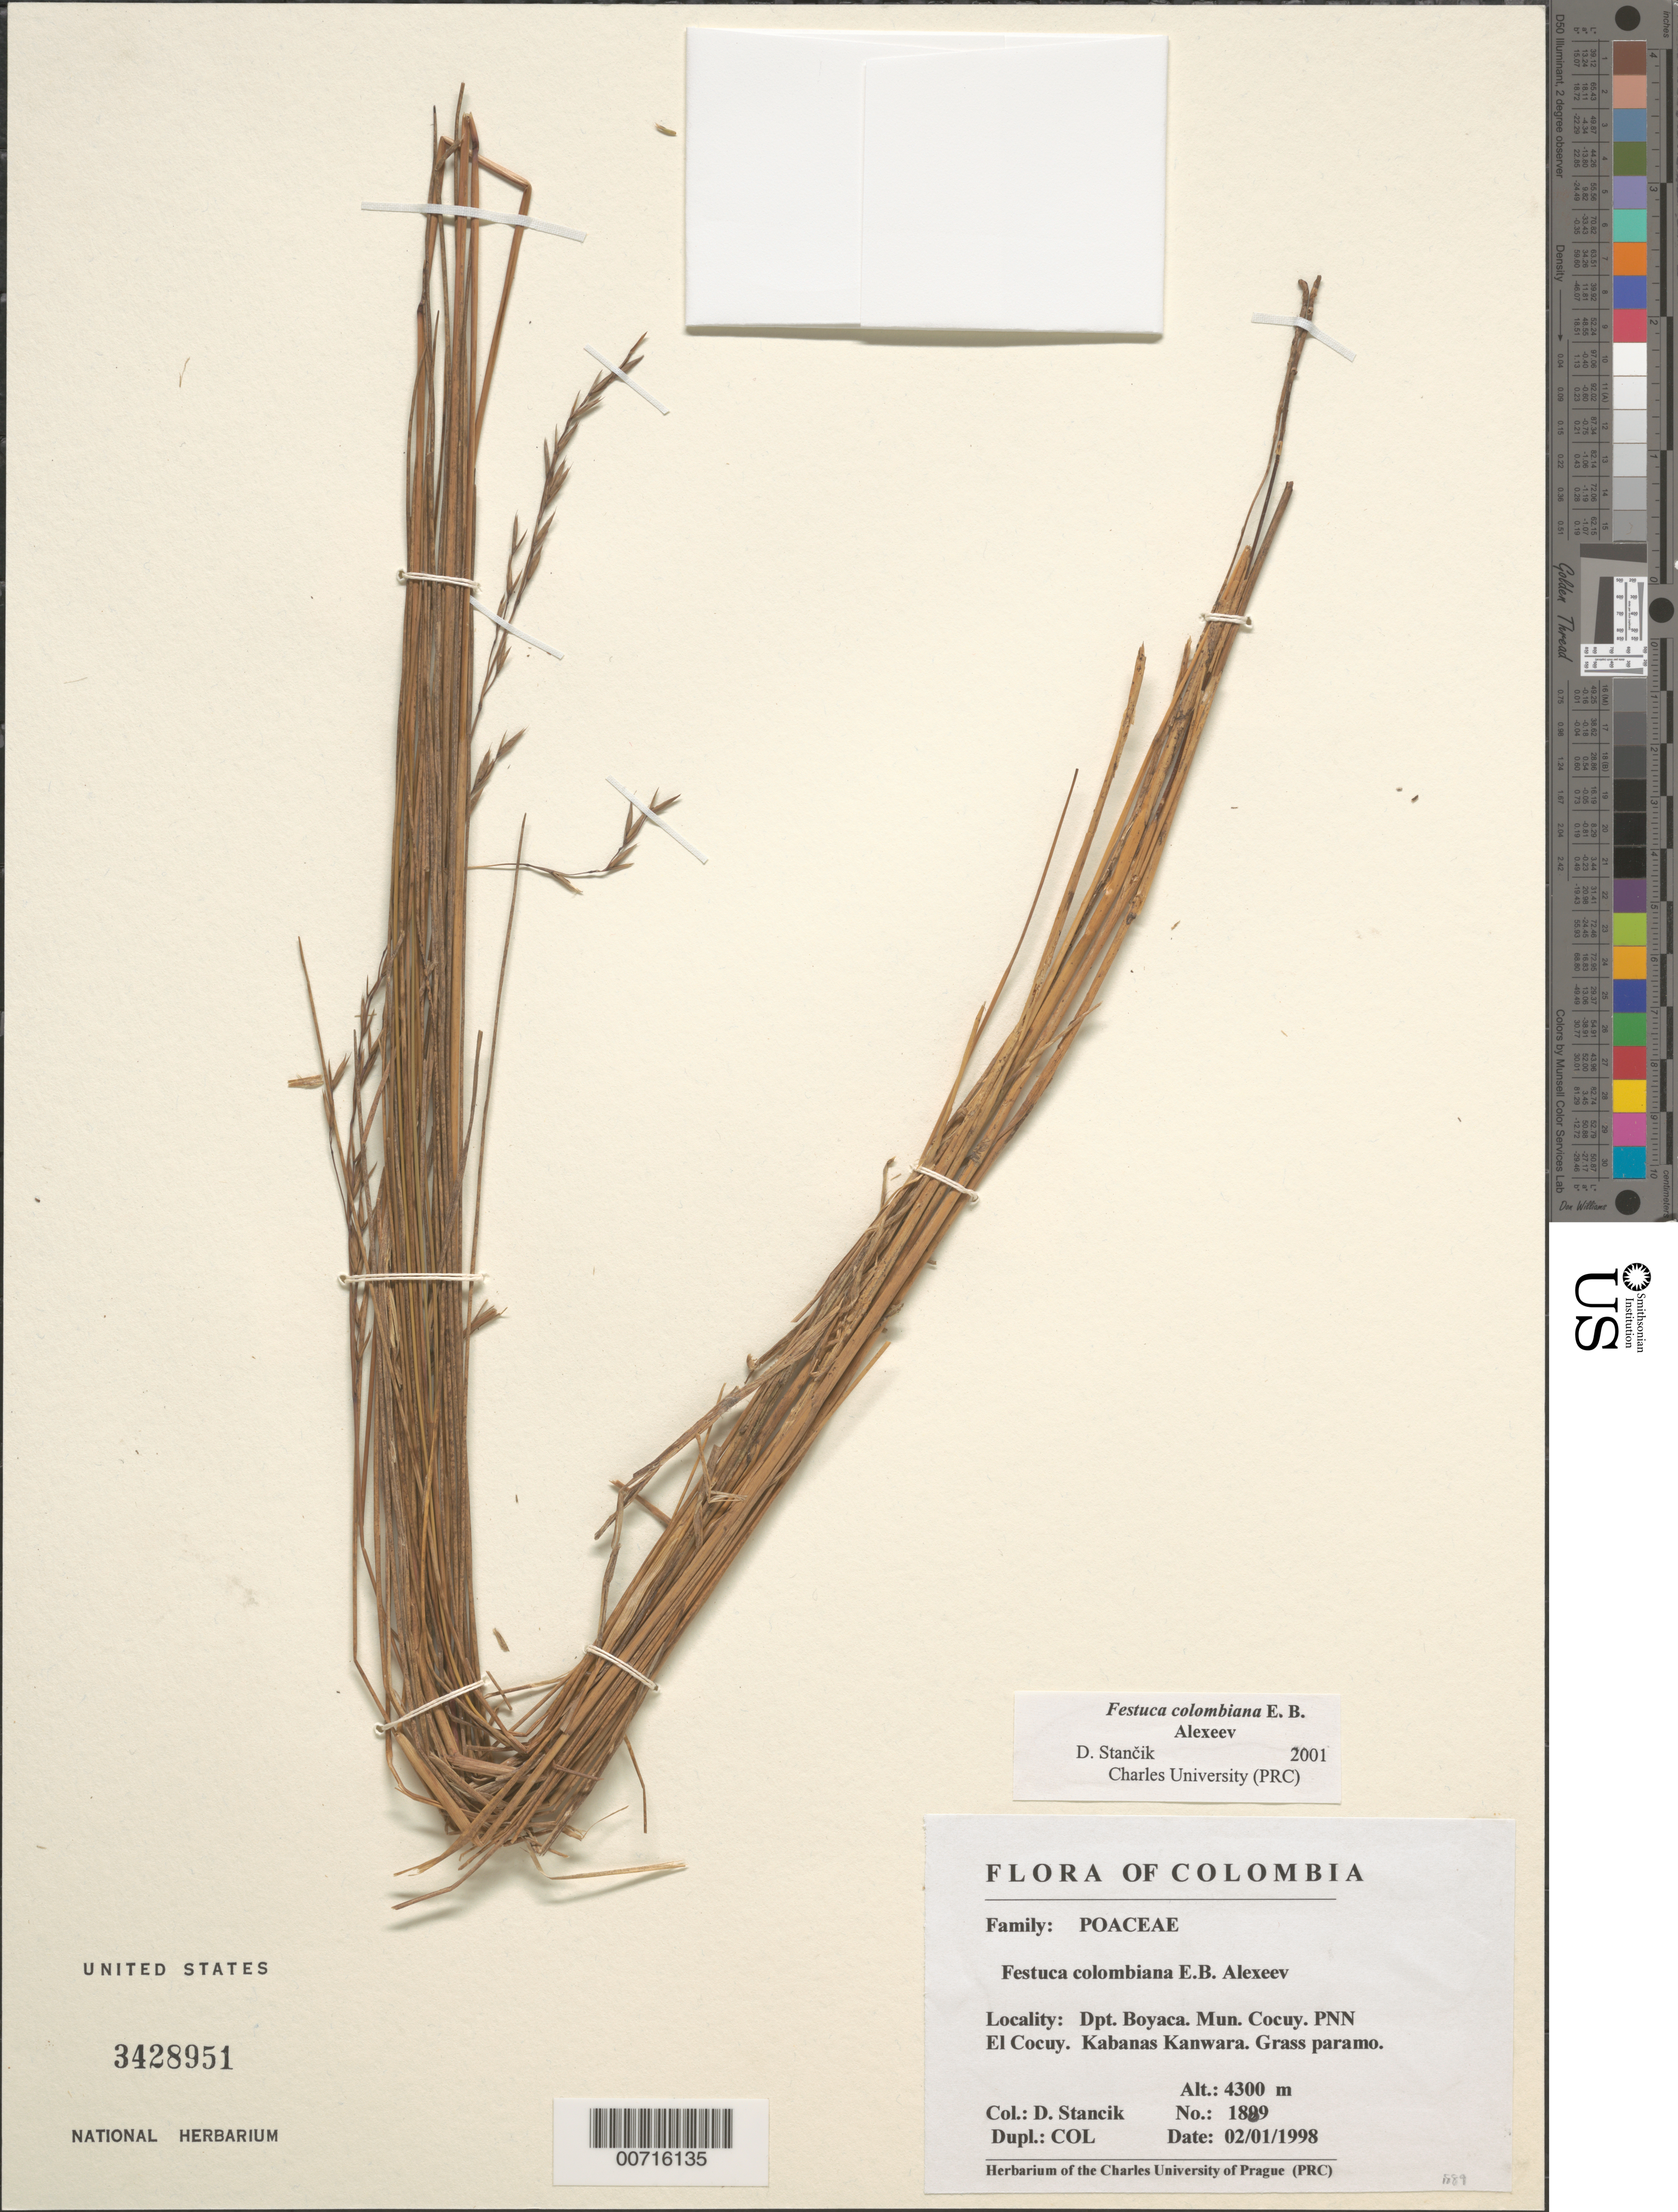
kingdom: Plantae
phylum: Tracheophyta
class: Liliopsida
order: Poales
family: Poaceae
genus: Festuca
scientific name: Festuca colombiana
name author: E.B. Alexeev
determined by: Stancik, D.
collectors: D. Stancik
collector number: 1889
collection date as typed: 02 Jan 1998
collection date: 1998-01-02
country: Colombia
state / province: Boyacá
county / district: Cocuy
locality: PNN El Cocuy. Kabanas Kanwara. Grass paramo.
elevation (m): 4300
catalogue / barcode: US 3428951